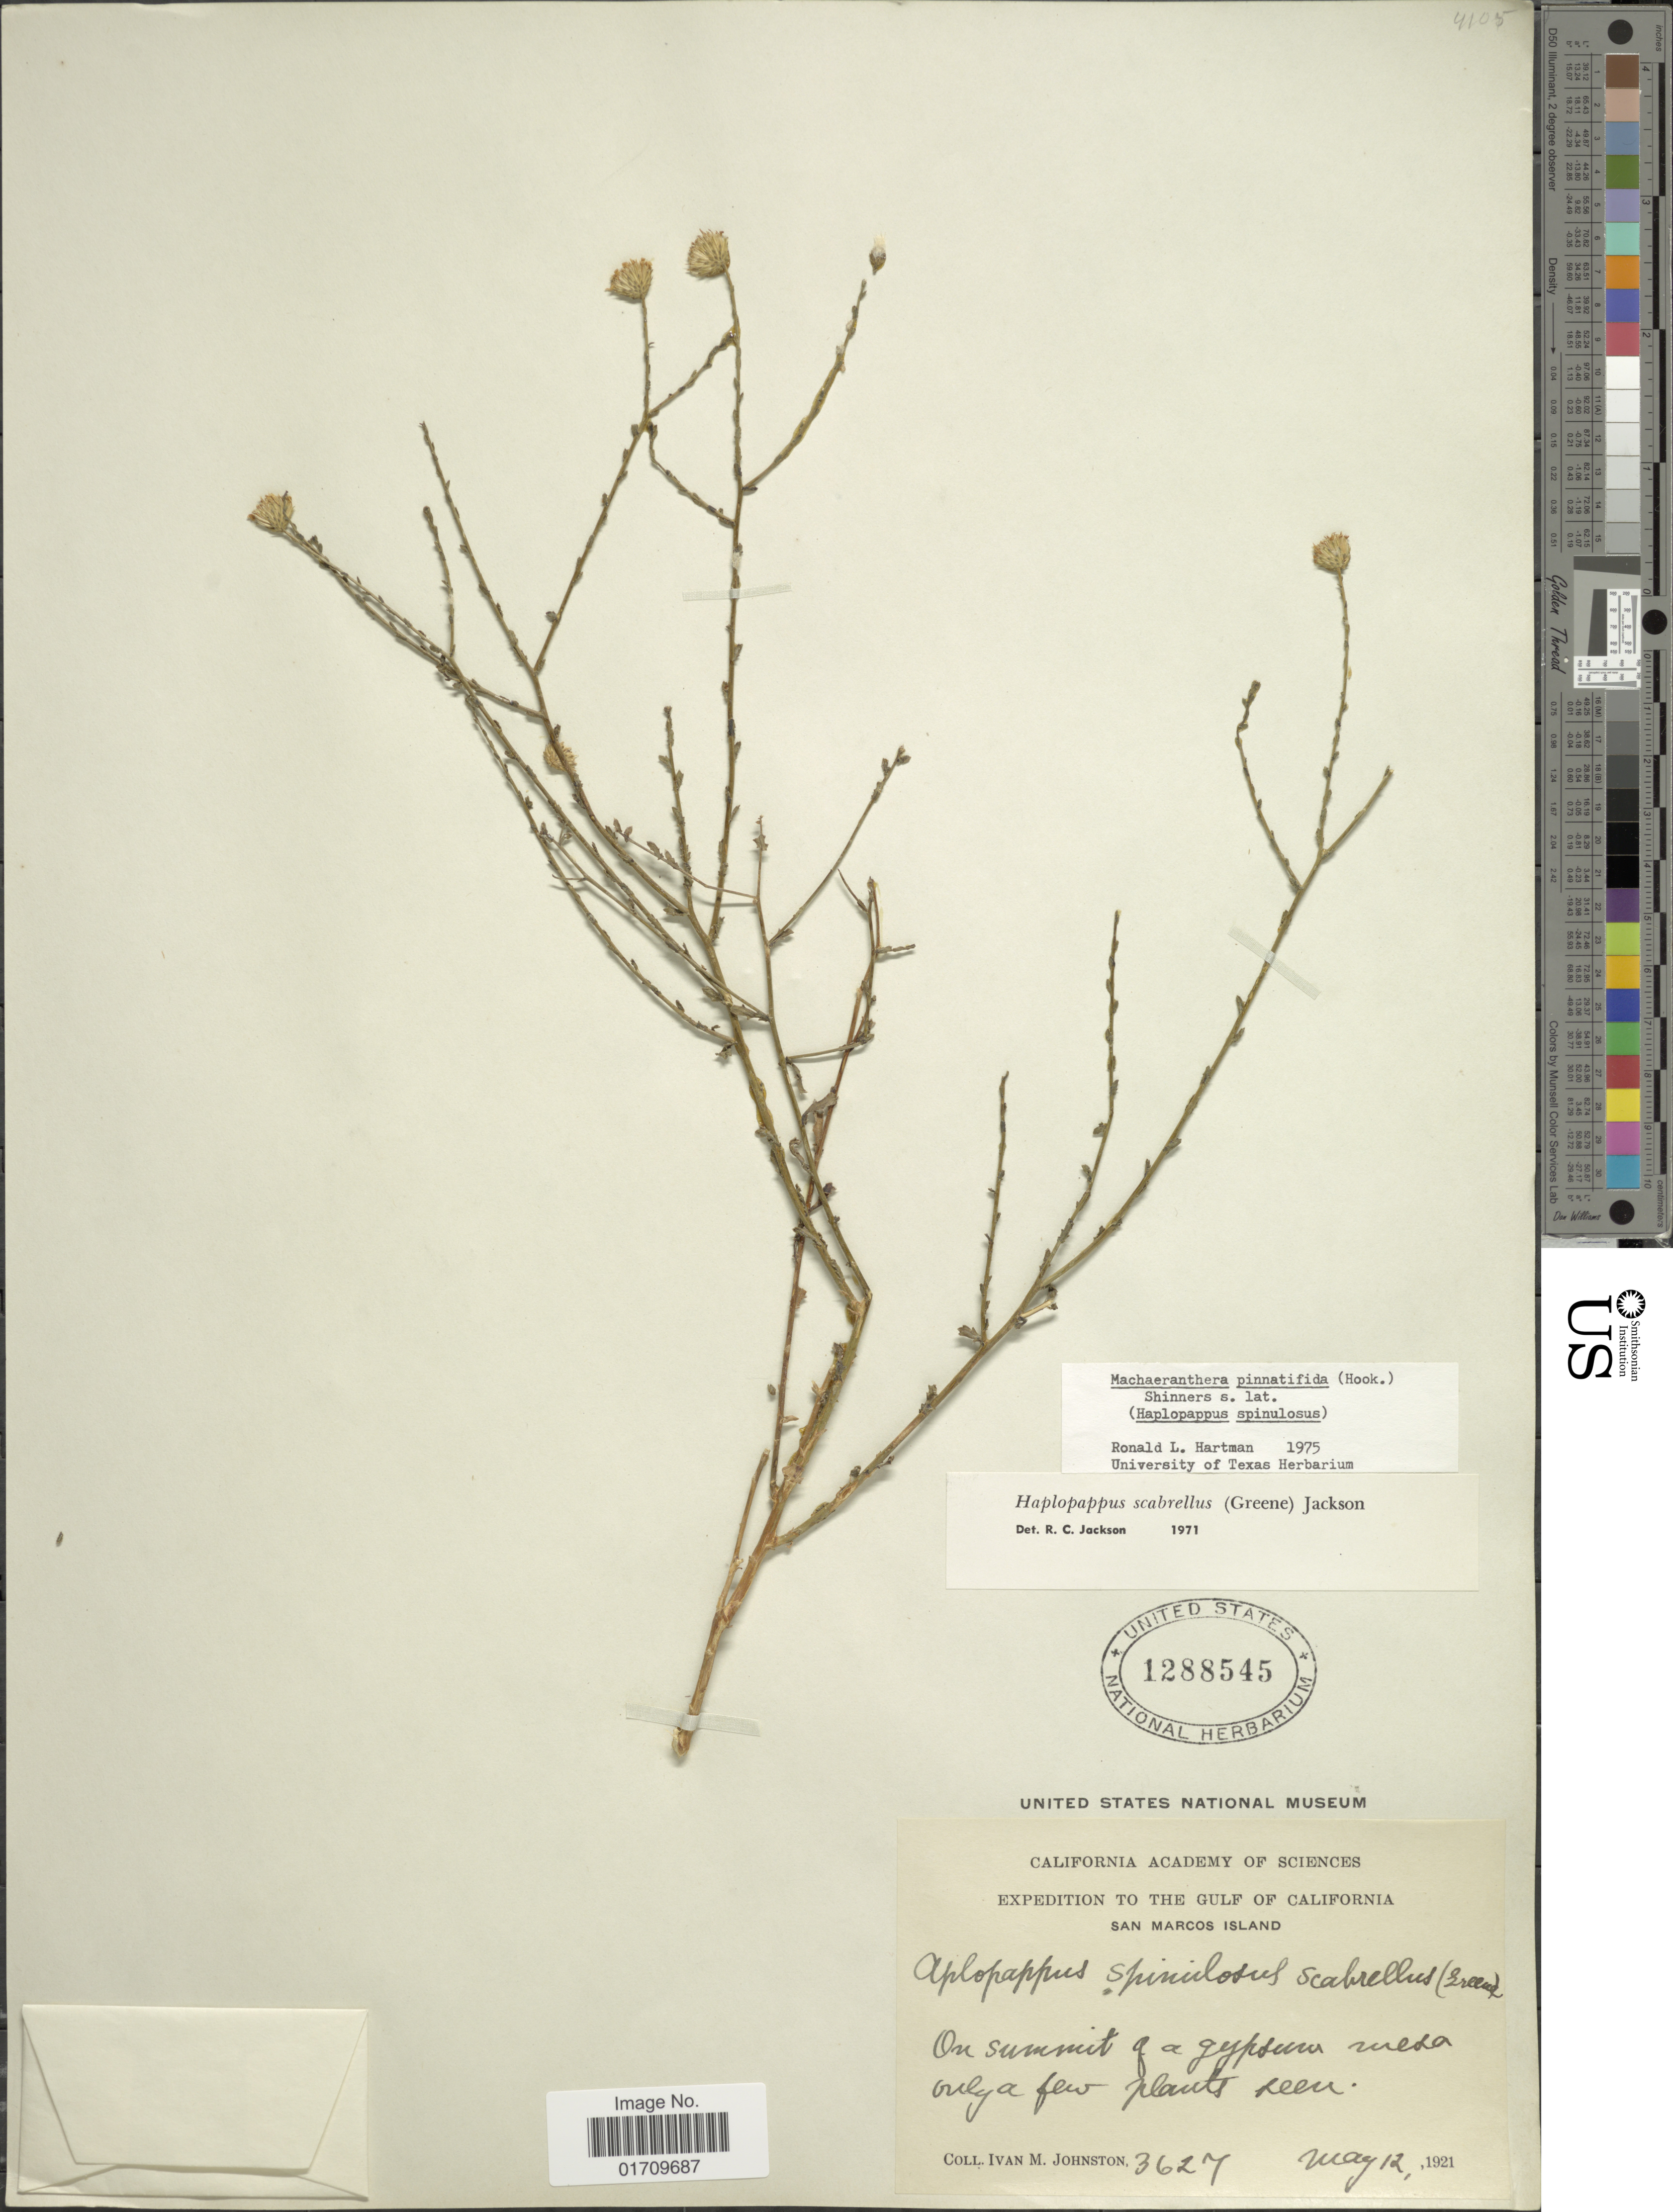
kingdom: Plantae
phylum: Tracheophyta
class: Magnoliopsida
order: Asterales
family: Asteraceae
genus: Machaeranthera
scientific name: Machaeranthera pinnatifida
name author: (Hook.) Shinners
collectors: I.M. Johnston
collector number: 3627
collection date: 1921-05-12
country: Mexico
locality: The Gulf of California, San Marcos Island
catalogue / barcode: US 1288545